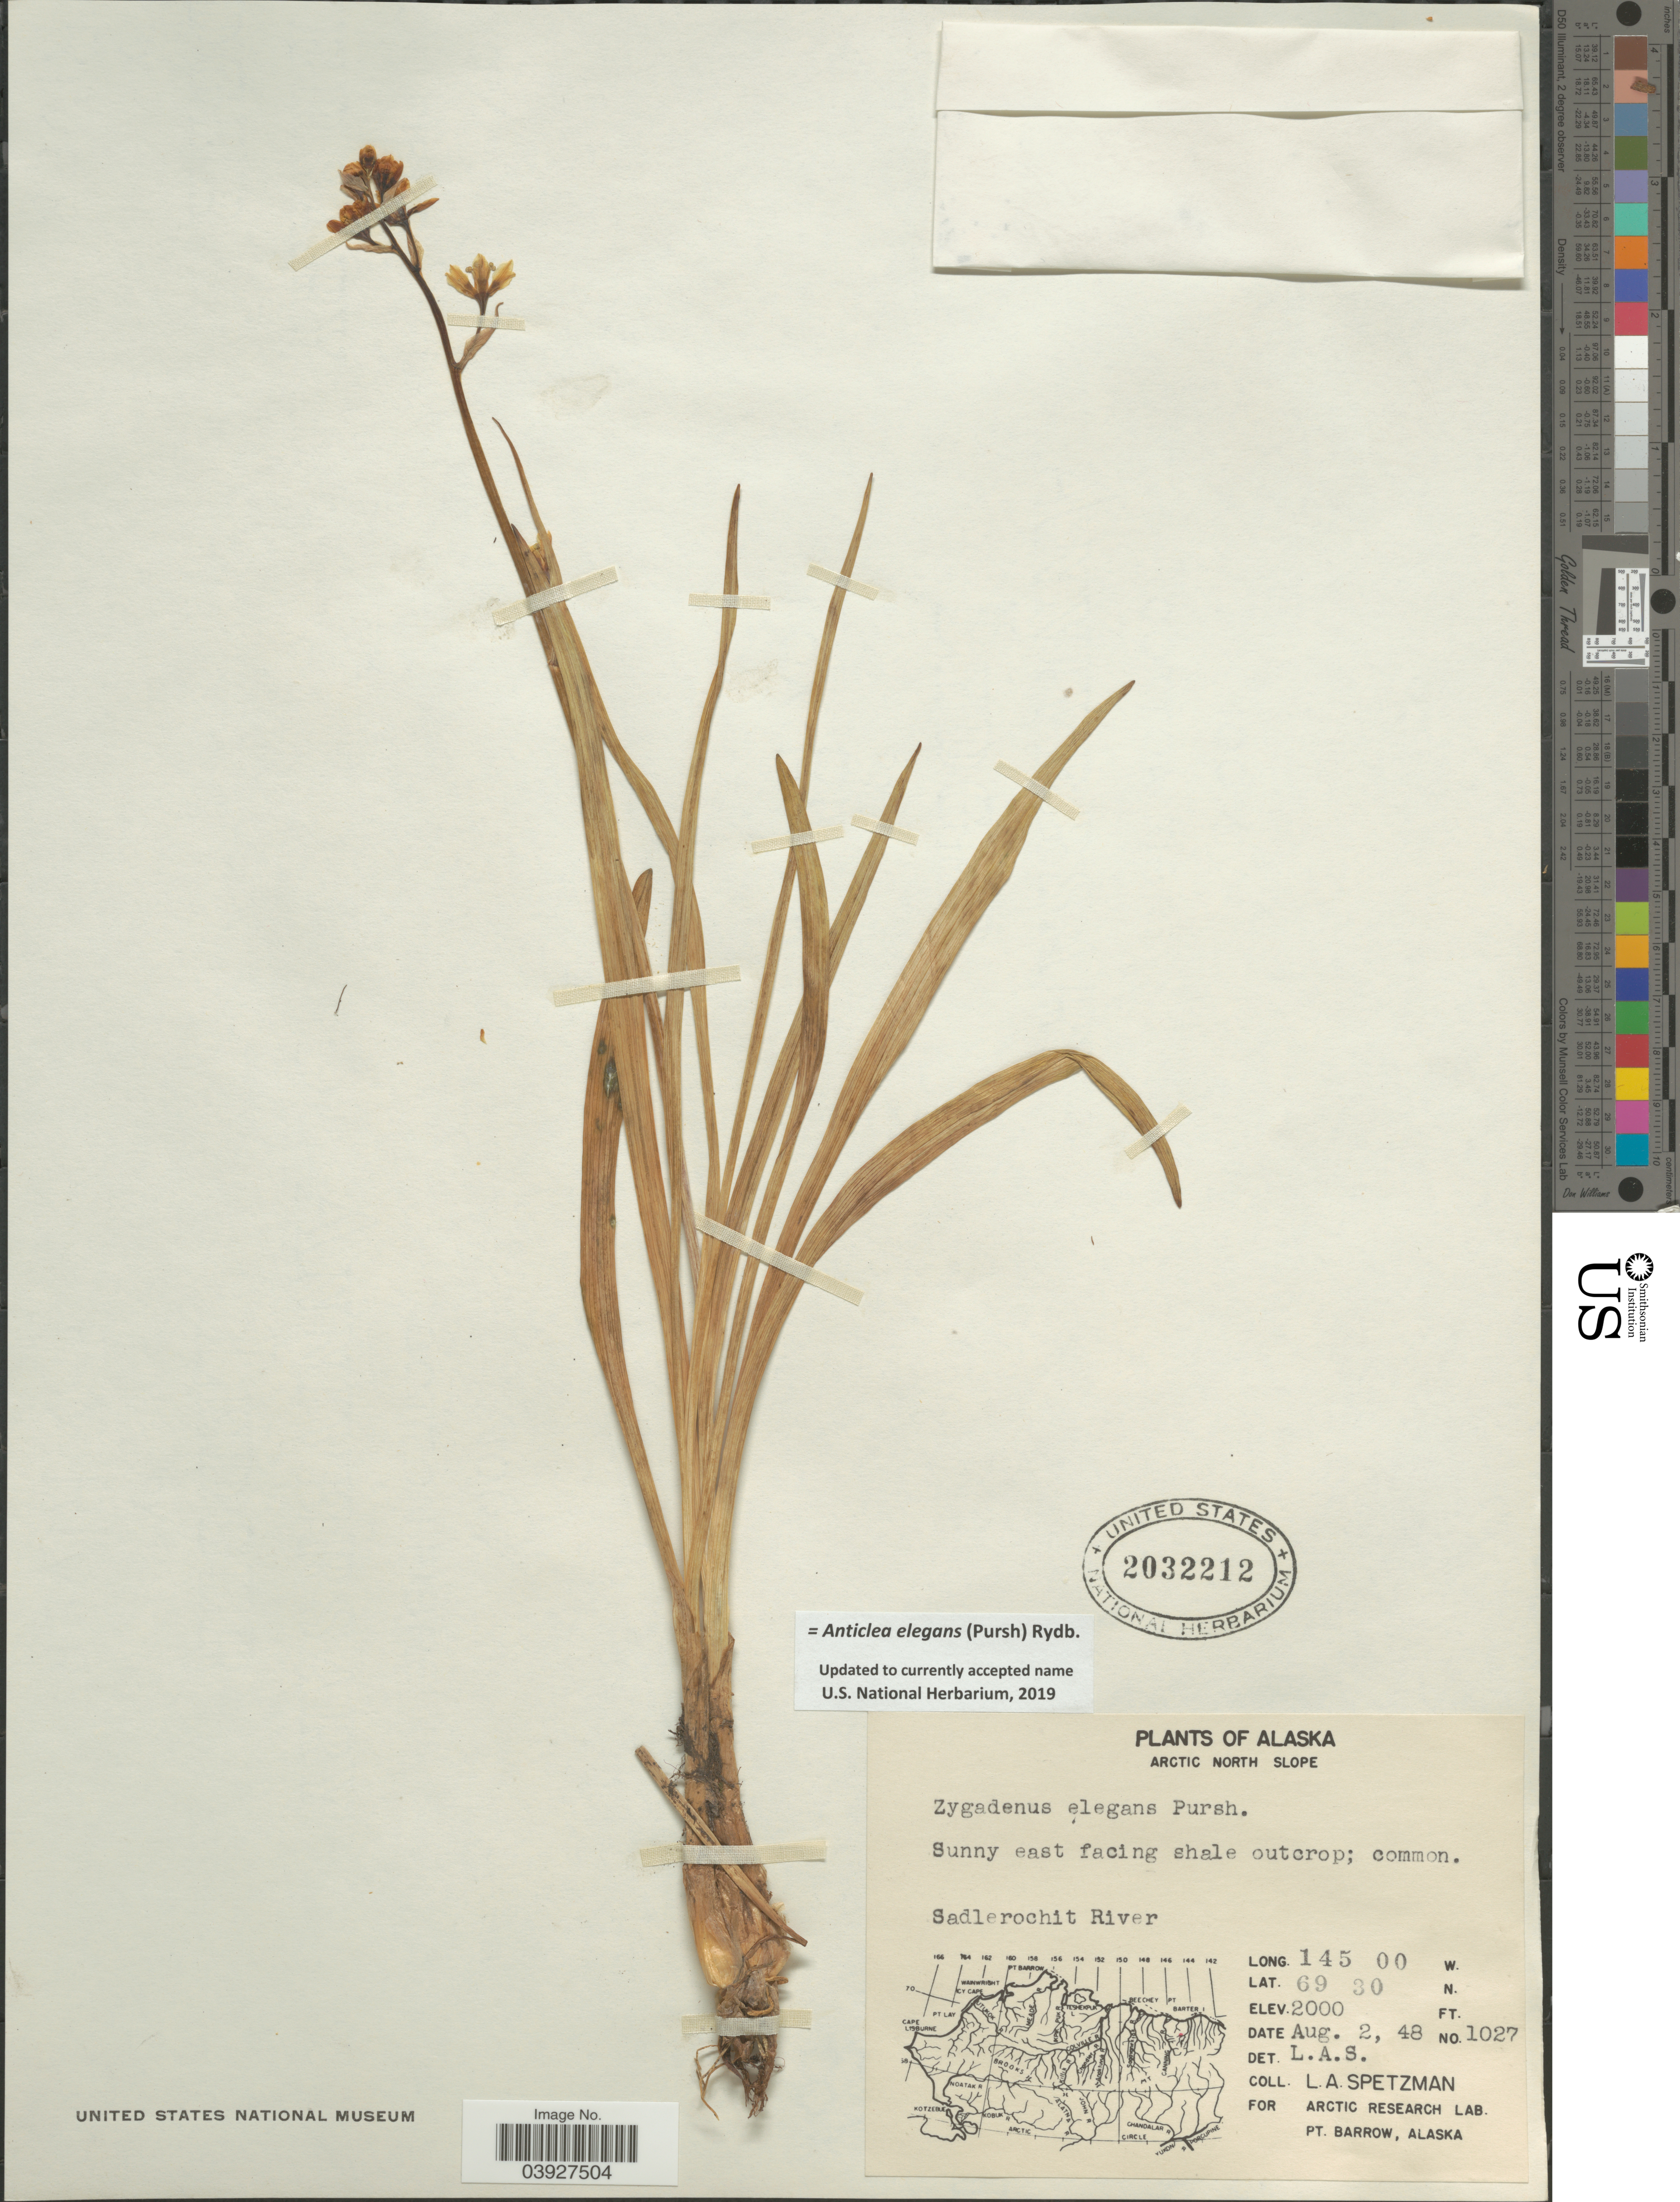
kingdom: Plantae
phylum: Tracheophyta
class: Liliopsida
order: Liliales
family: Melanthiaceae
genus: Anticlea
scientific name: Anticlea elegans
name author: (Pursh) Rydb.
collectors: L. Spetzman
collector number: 1027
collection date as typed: Transcribed d/m/y: 2/8/48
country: United States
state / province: Alaska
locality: Arctic North Slope. Sunny east facing shale outcrop. Sadlerochit River.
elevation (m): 610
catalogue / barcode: US 2032212